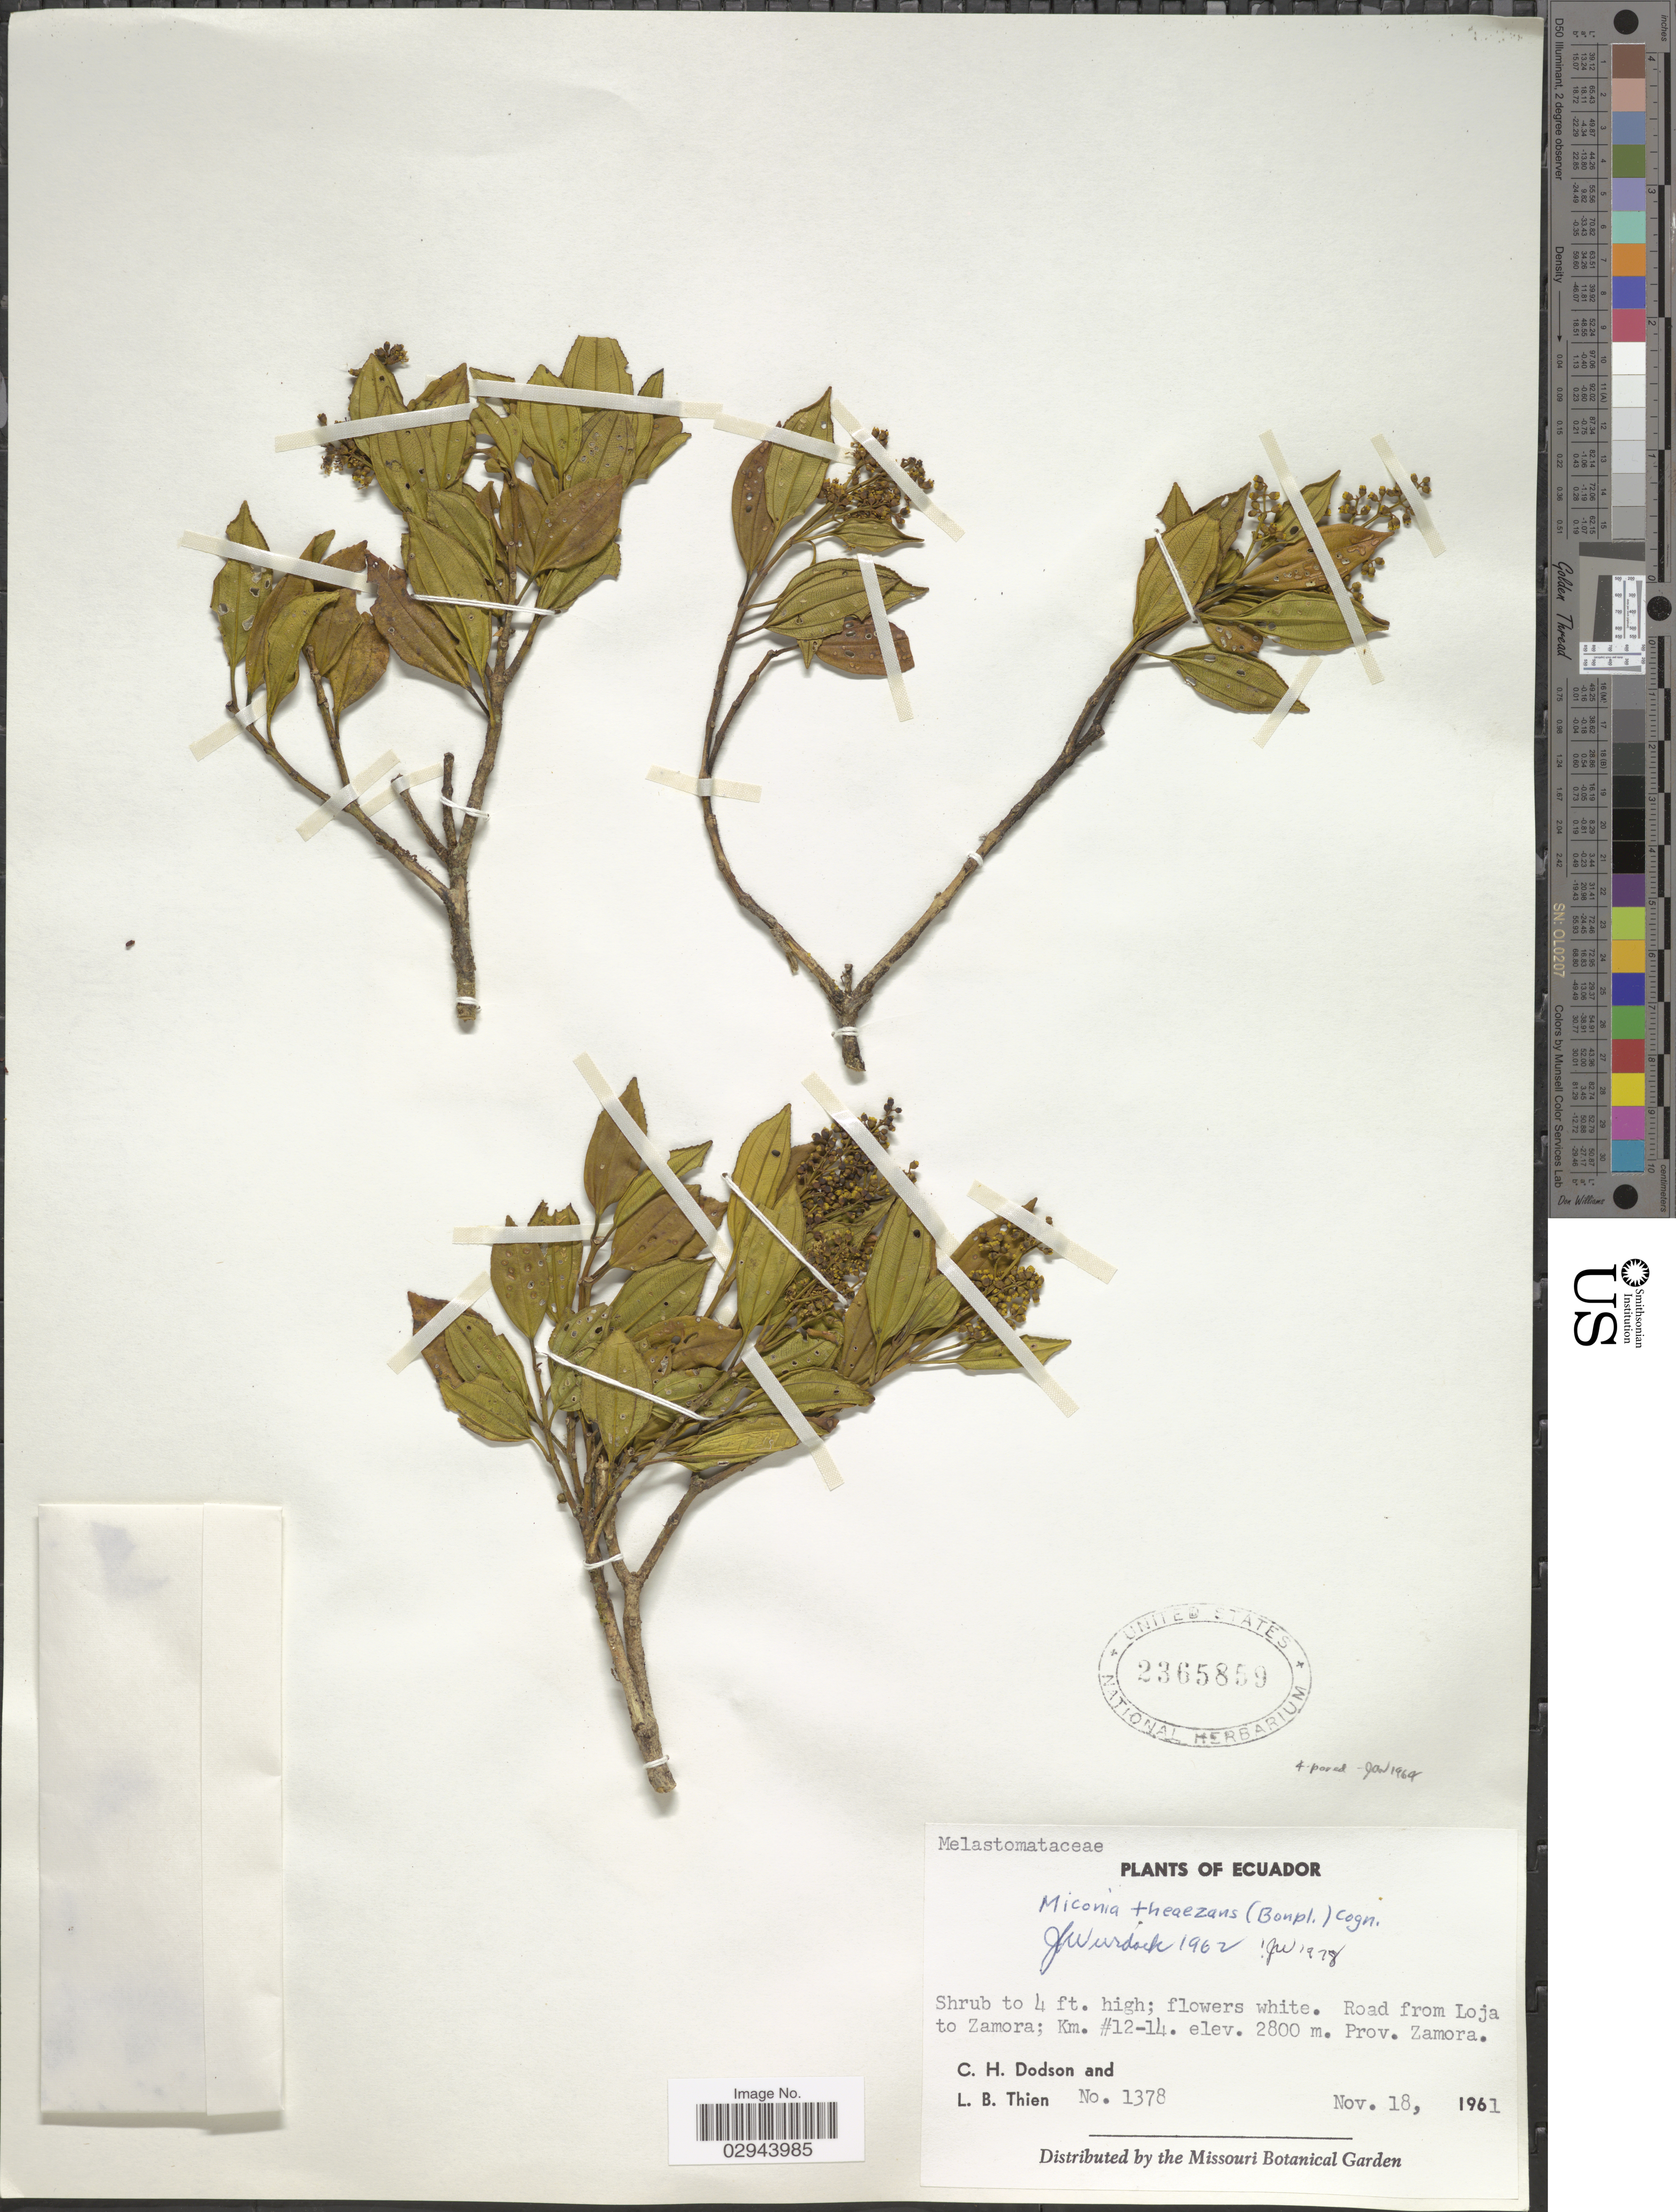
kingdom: Plantae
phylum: Tracheophyta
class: Magnoliopsida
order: Myrtales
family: Melastomataceae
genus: Miconia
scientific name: Miconia theizans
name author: (Bonpl.) Cogn.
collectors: C. H. Dodson & L. Thien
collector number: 1378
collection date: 1961-11-18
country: Ecuador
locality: Road from Loja to Zamora, Km. #12-14, Prov. Zamora.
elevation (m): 2800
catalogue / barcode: US 2365859